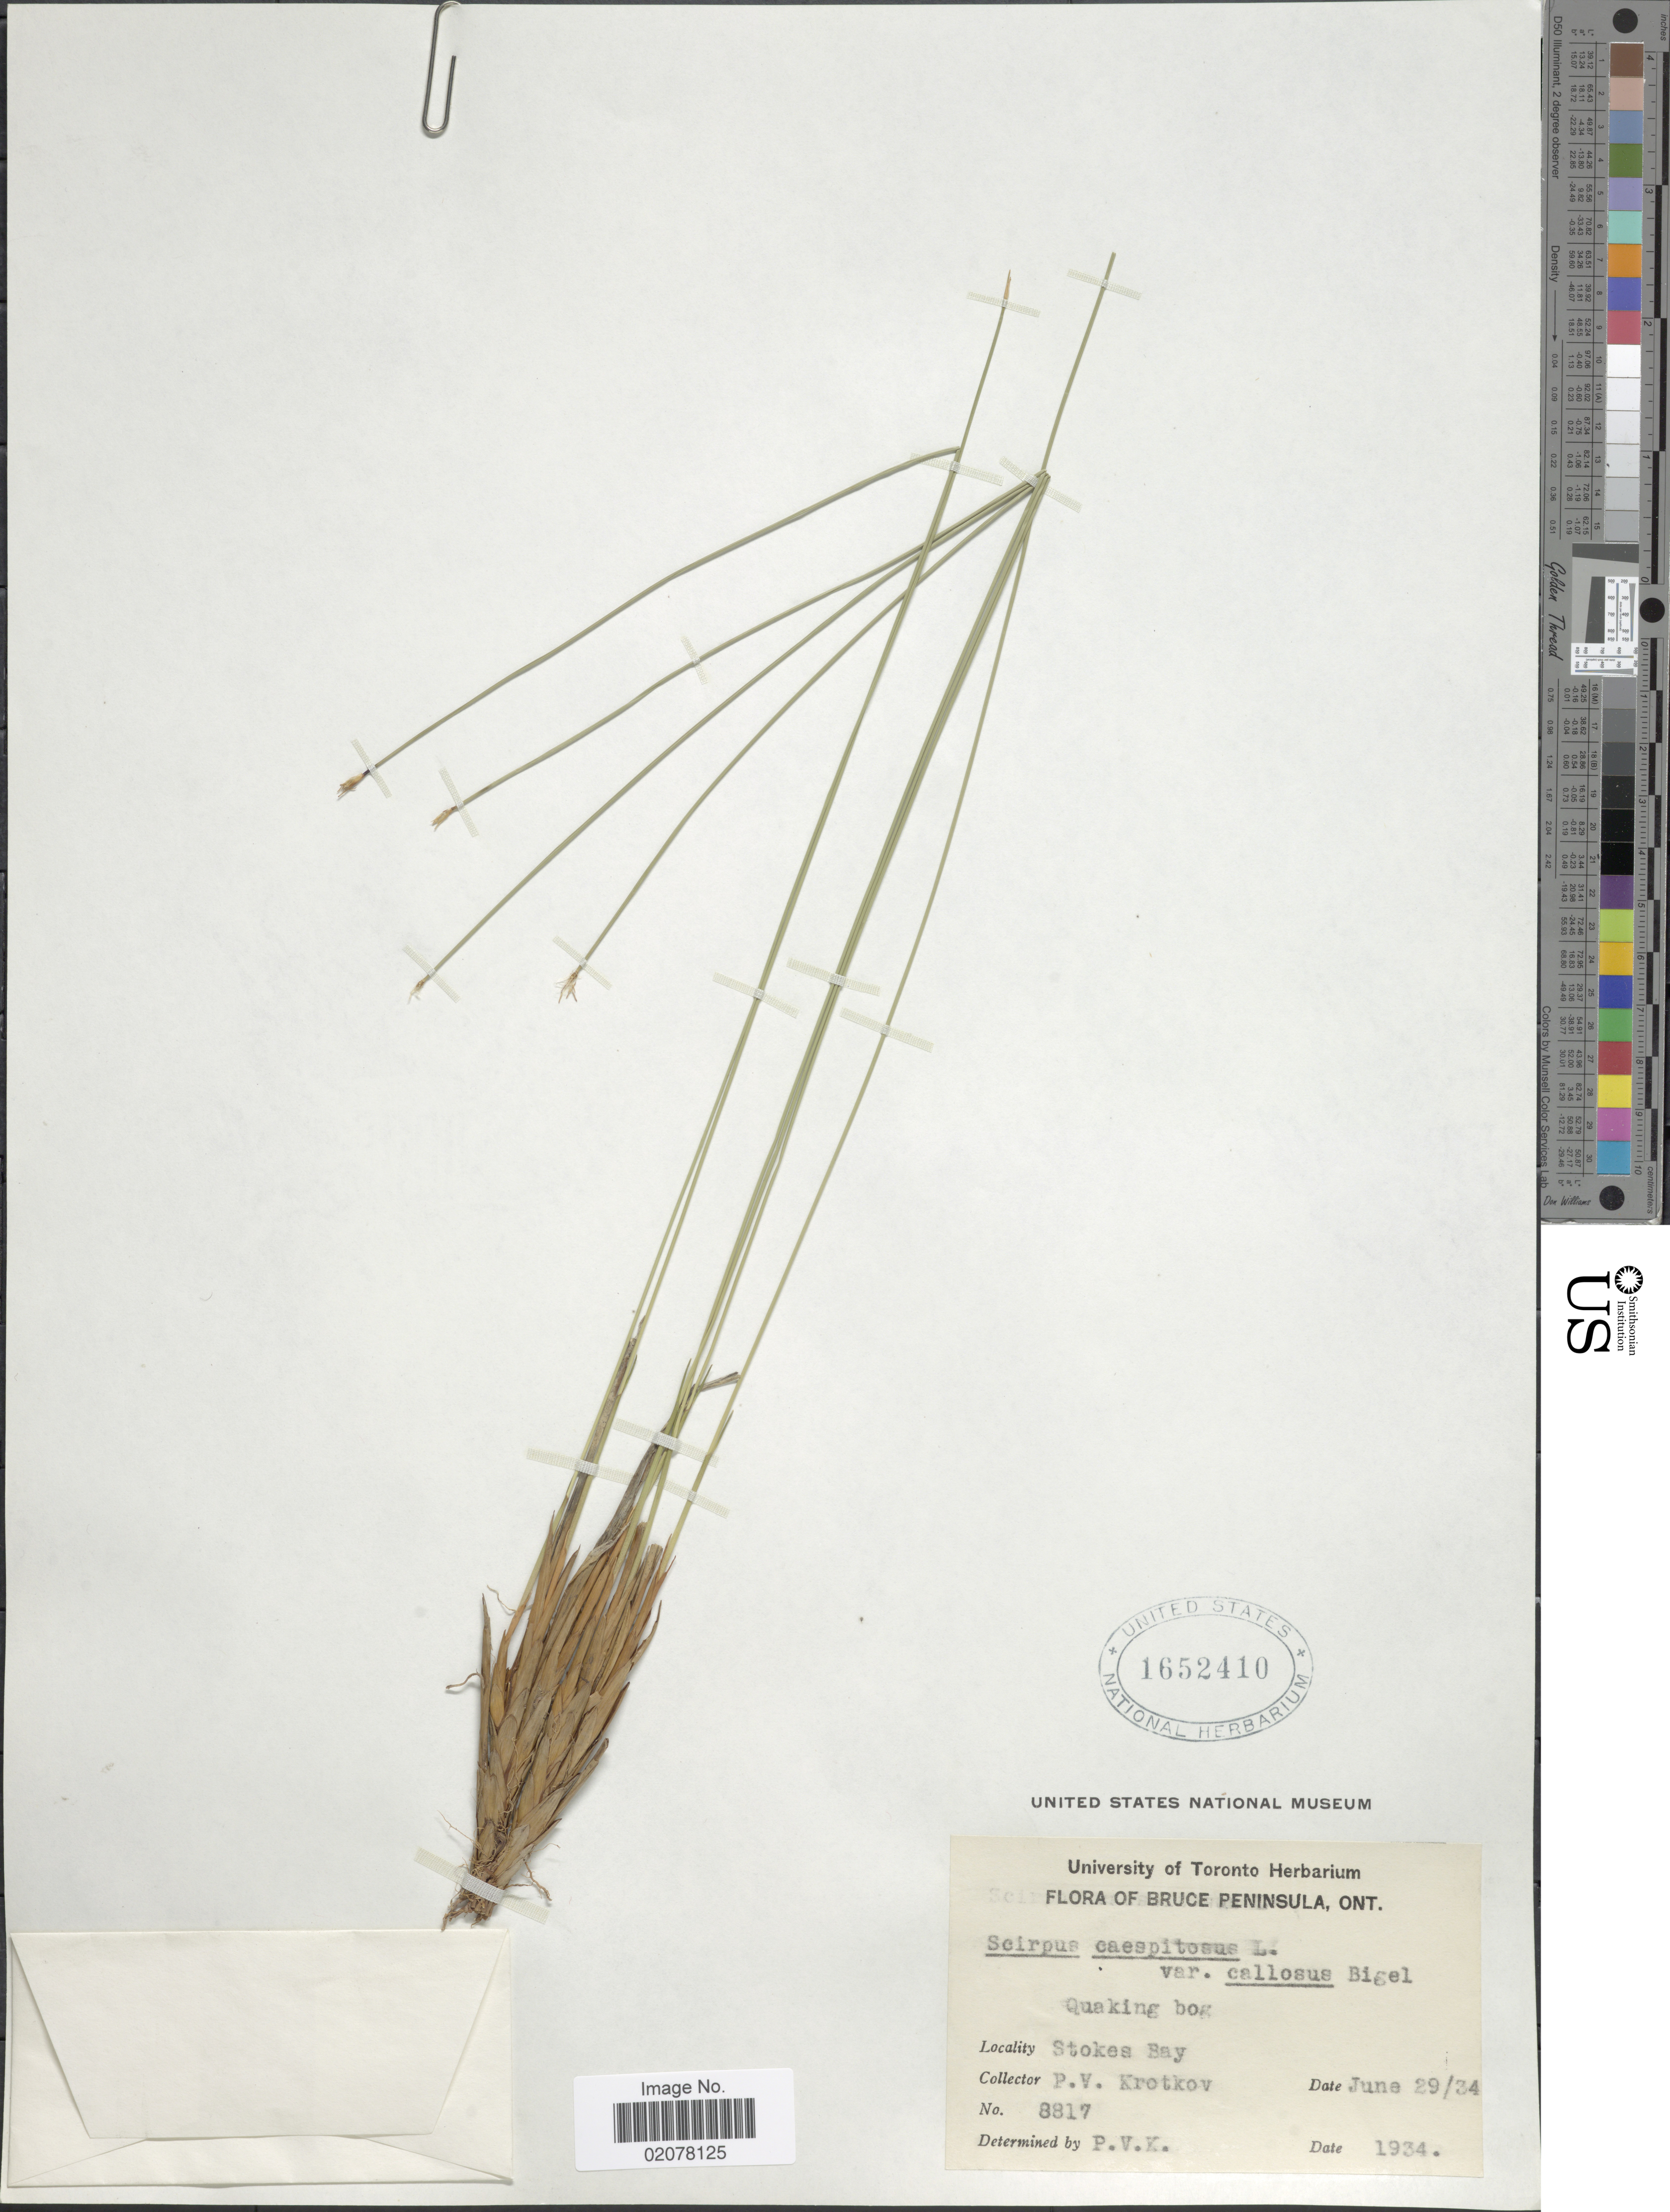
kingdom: Plantae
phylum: Tracheophyta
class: Liliopsida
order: Poales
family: Cyperaceae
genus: Trichophorum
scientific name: Trichophorum cespitosum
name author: (L.) Hartm.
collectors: P. V. Krotkov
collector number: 8817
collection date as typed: Transcribed d/m/y: 29/6/34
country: Canada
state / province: Ontario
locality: Bruce Peninsula, Ont. Quaking bog. Stokes Bay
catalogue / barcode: US 1652410